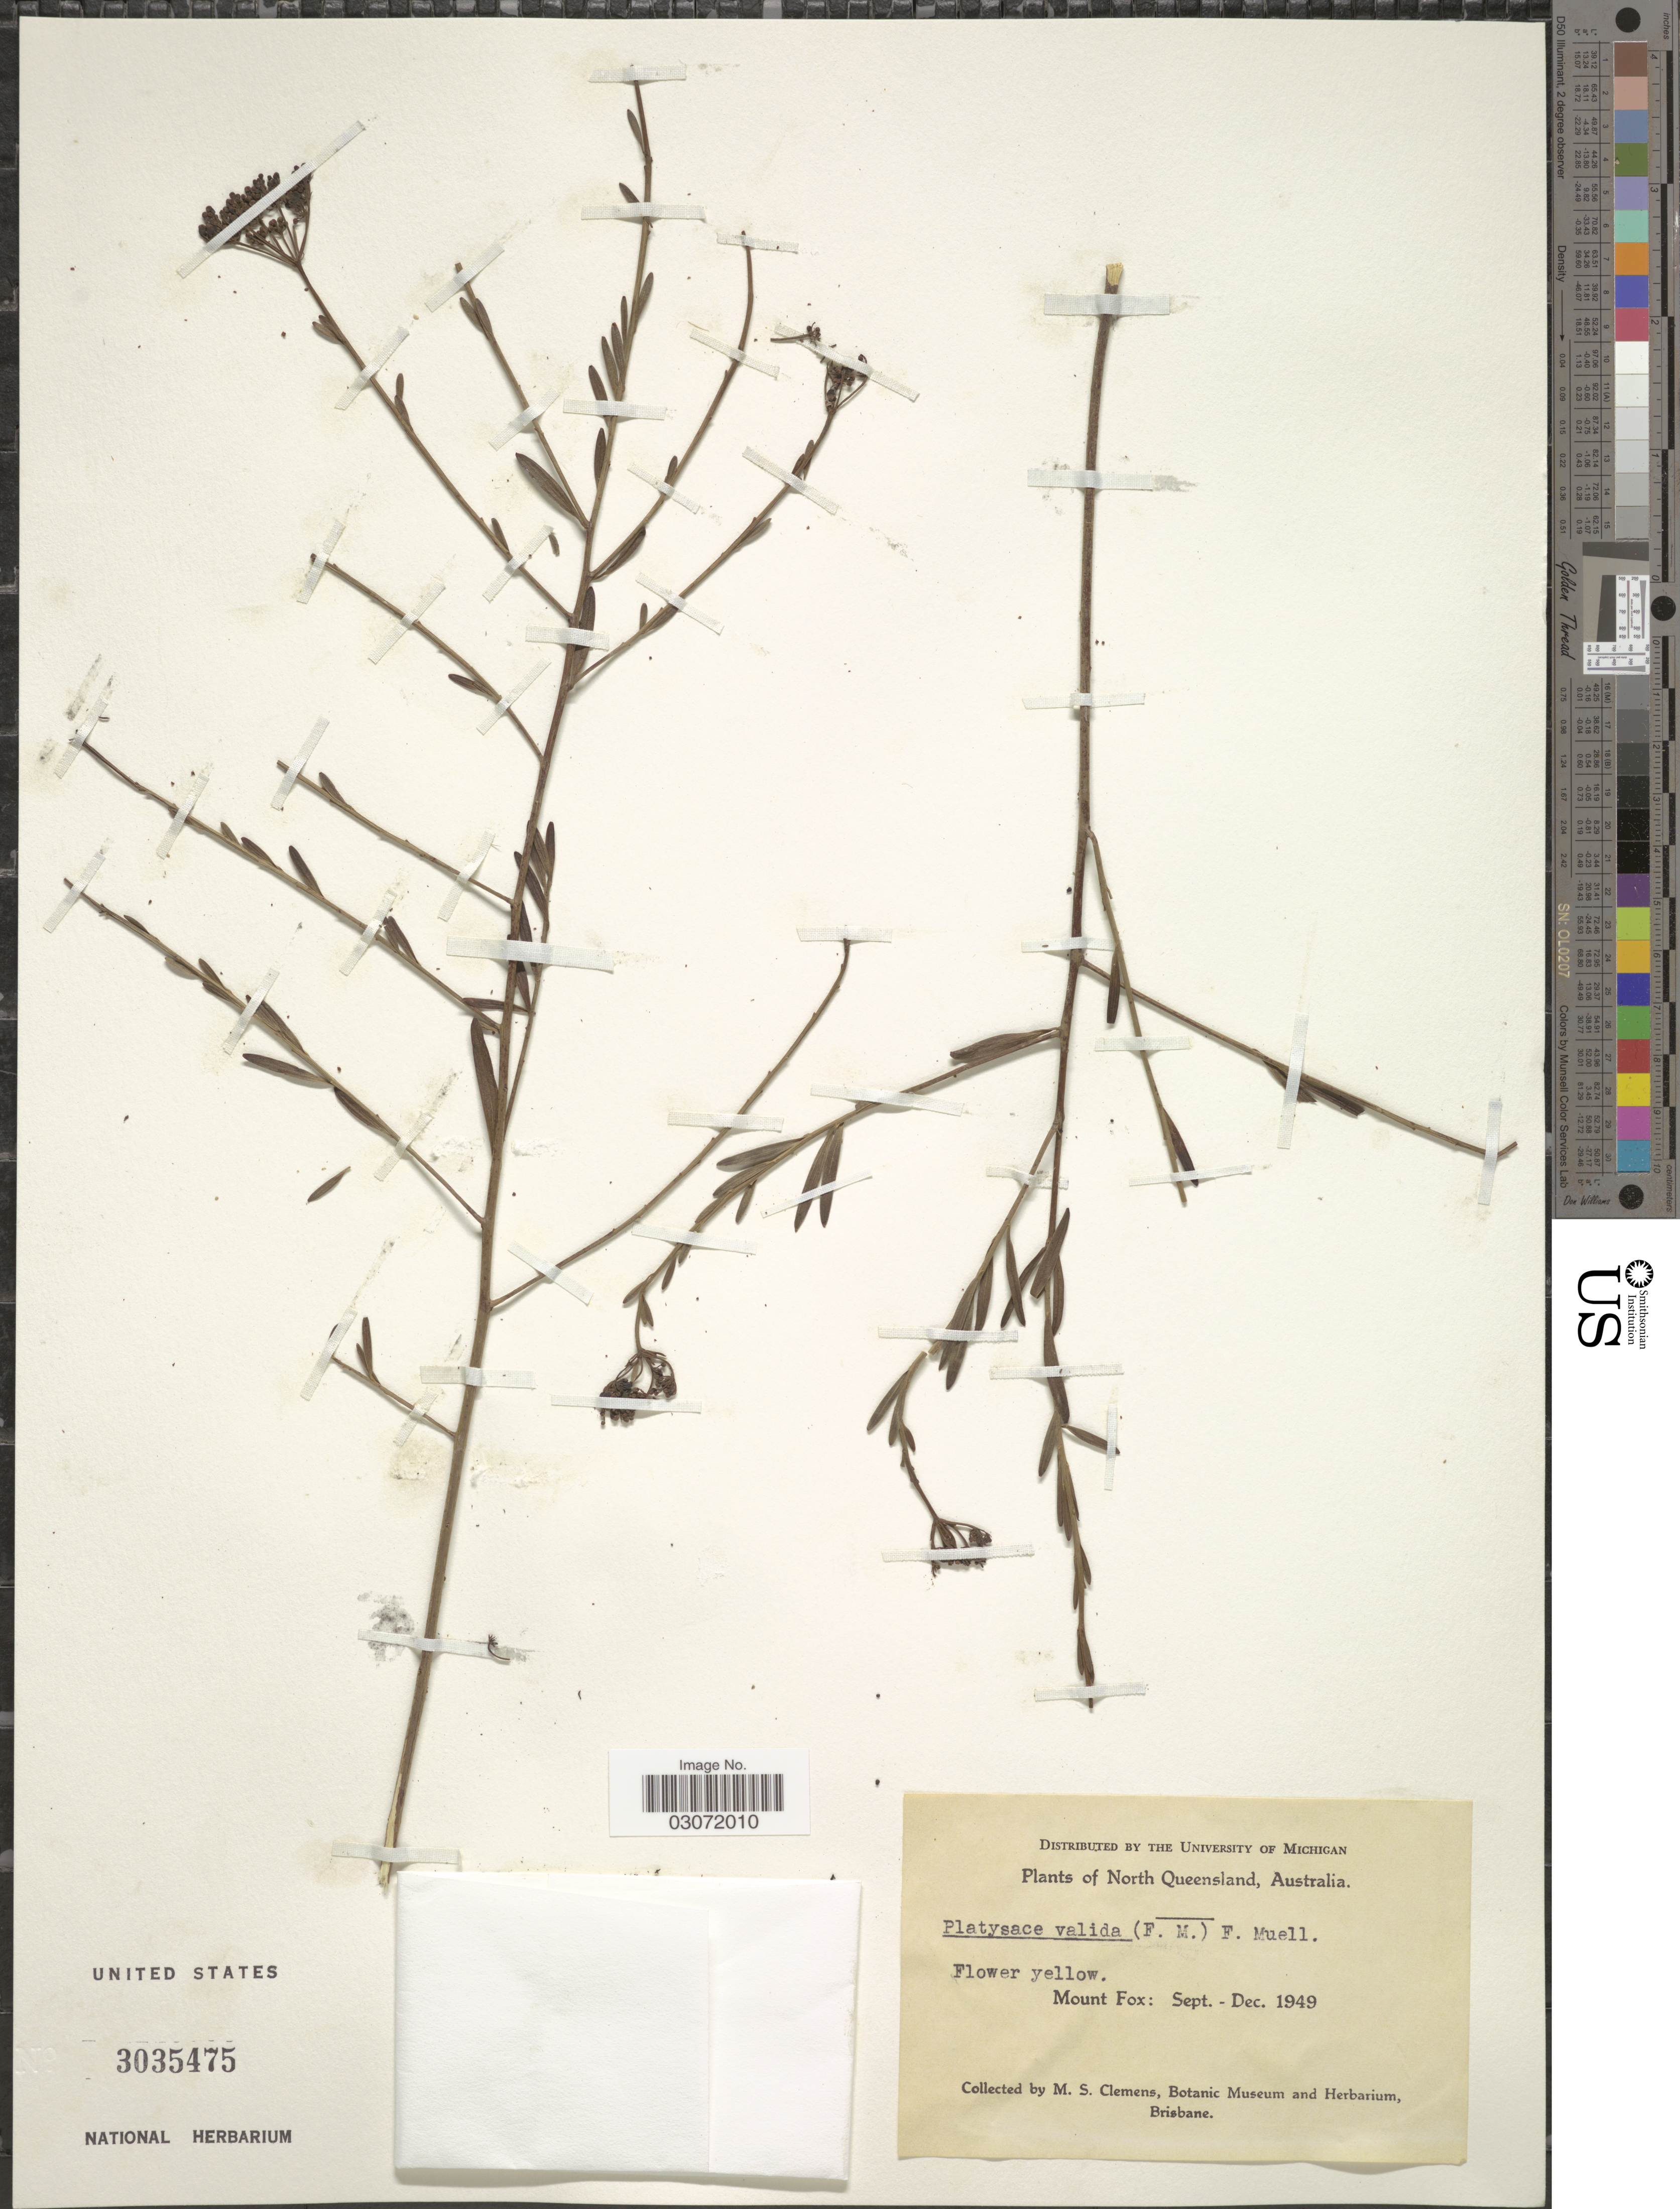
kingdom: Plantae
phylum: Tracheophyta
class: Magnoliopsida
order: Apiales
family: Apiaceae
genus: Platysace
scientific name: Platysace valida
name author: F. Muell.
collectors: M. S. Clemens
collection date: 1949-09/1949-12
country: Australia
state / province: Queensland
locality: North Queensland. Mount Fox.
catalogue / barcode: US 3035475